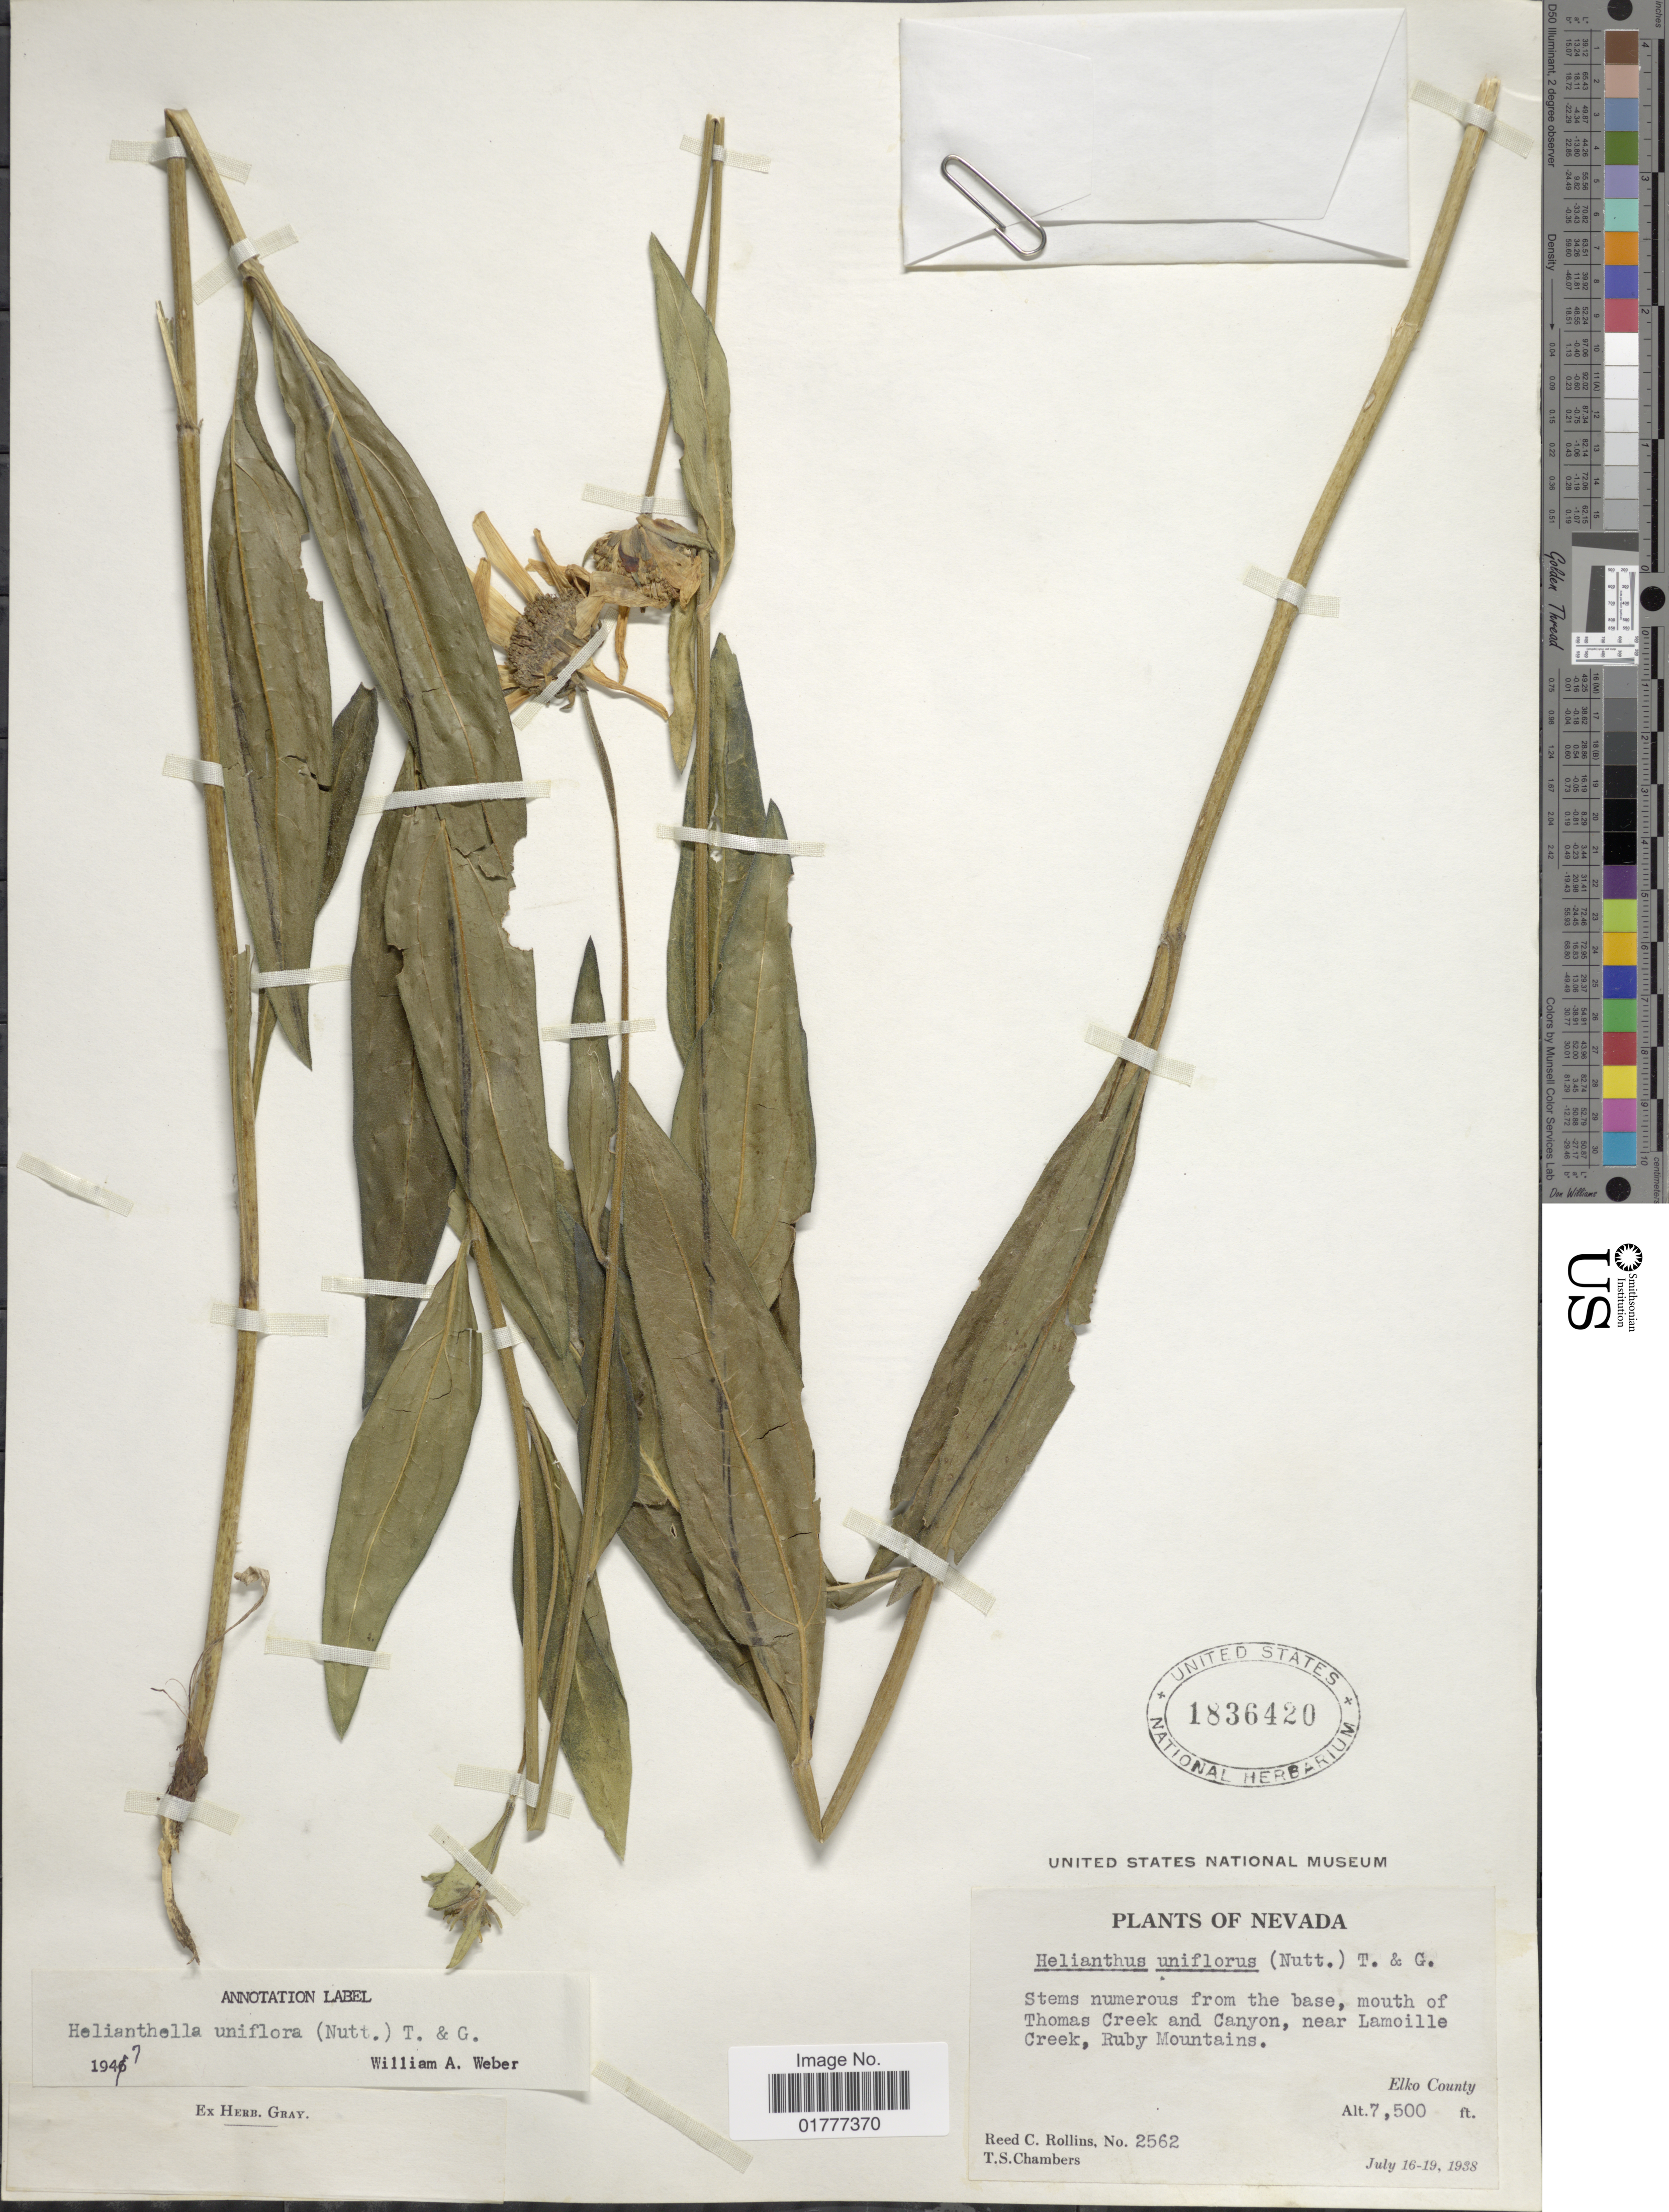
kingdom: Plantae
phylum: Tracheophyta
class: Magnoliopsida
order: Asterales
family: Asteraceae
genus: Helianthella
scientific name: Helianthella uniflora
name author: Torr. & A. Gray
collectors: R. C. Rollins & T. Chambers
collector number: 2562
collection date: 1938-07-16/1938-07-19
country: United States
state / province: Nevada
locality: Stems numerous from the base, mouth of Thomas Creek and Canyon, near Lamoille Creek, Ruby Mountains, Elko County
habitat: mouth of Thomas Creek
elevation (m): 2286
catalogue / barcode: US 1836420